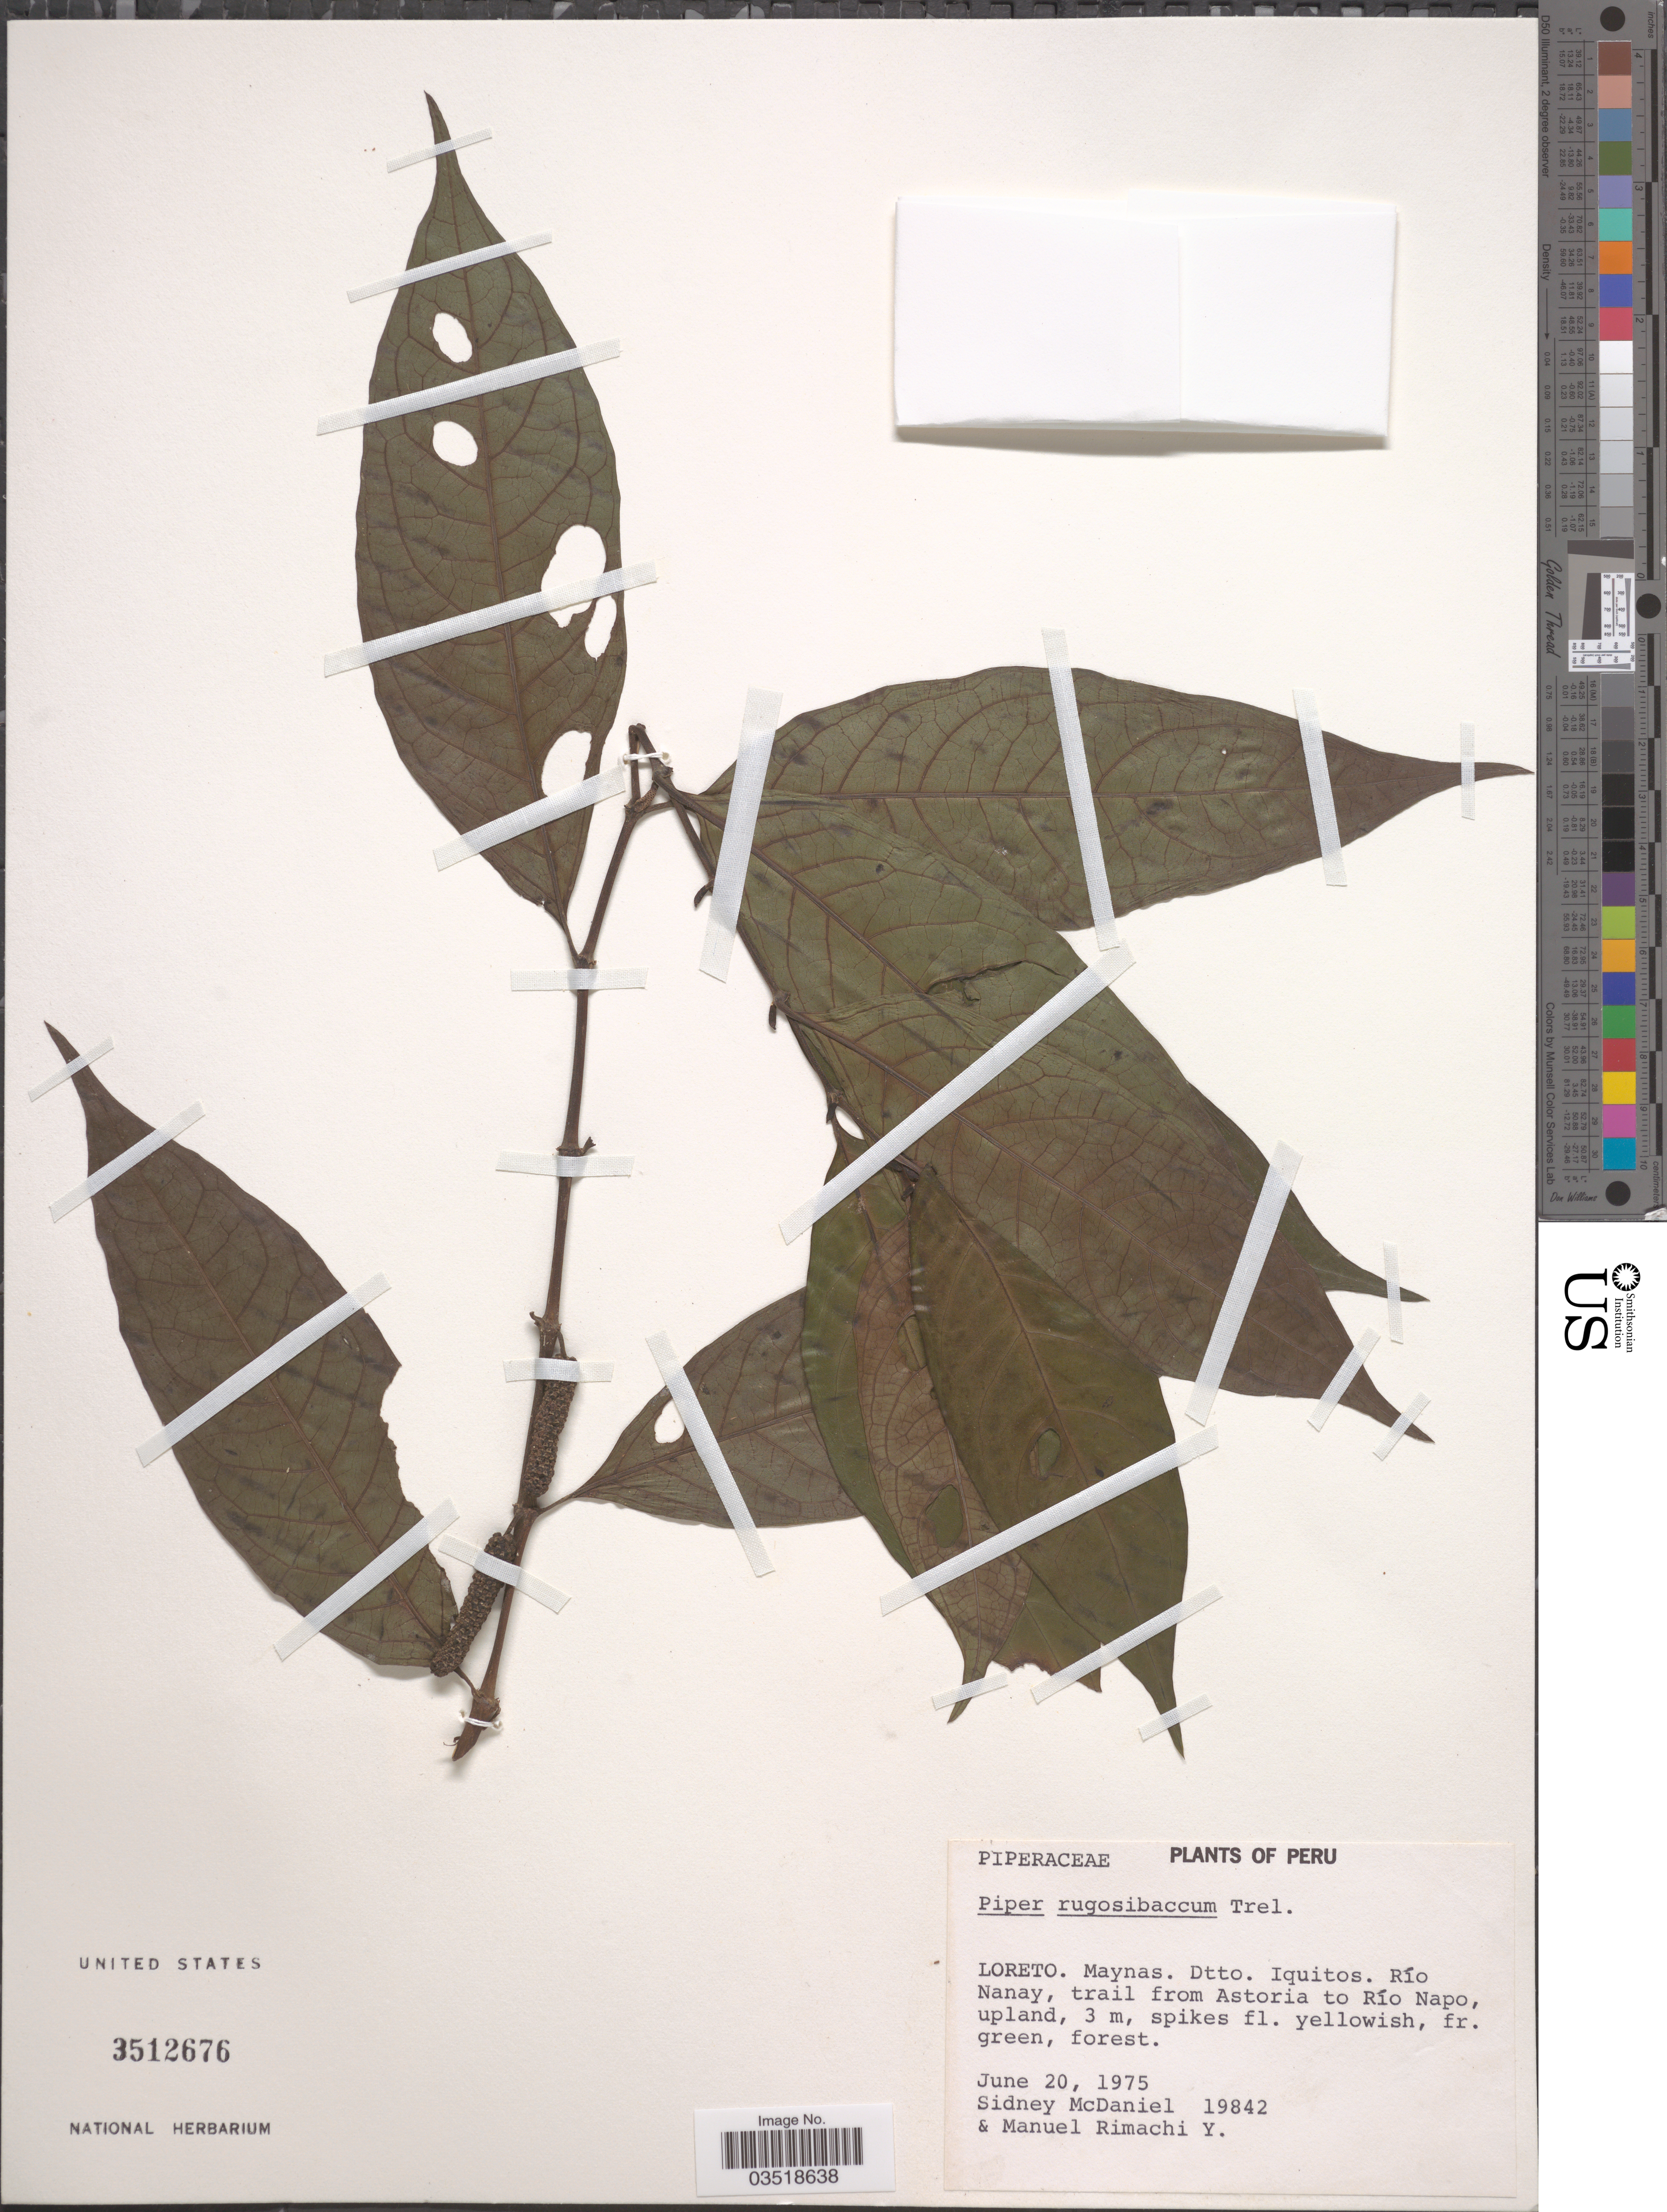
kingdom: Plantae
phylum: Tracheophyta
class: Magnoliopsida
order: Piperales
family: Piperaceae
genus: Piper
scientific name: Piper rugosibaccum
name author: Trel. in J.F. Macbr.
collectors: S. McDaniel & M. Rimachi Y.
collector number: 19842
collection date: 1975-06-20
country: Peru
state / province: Loreto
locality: Maynas. Dtto. Iquitos. Río Nanay, trail from Astoria to Río Napo.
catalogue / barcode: US 3512676